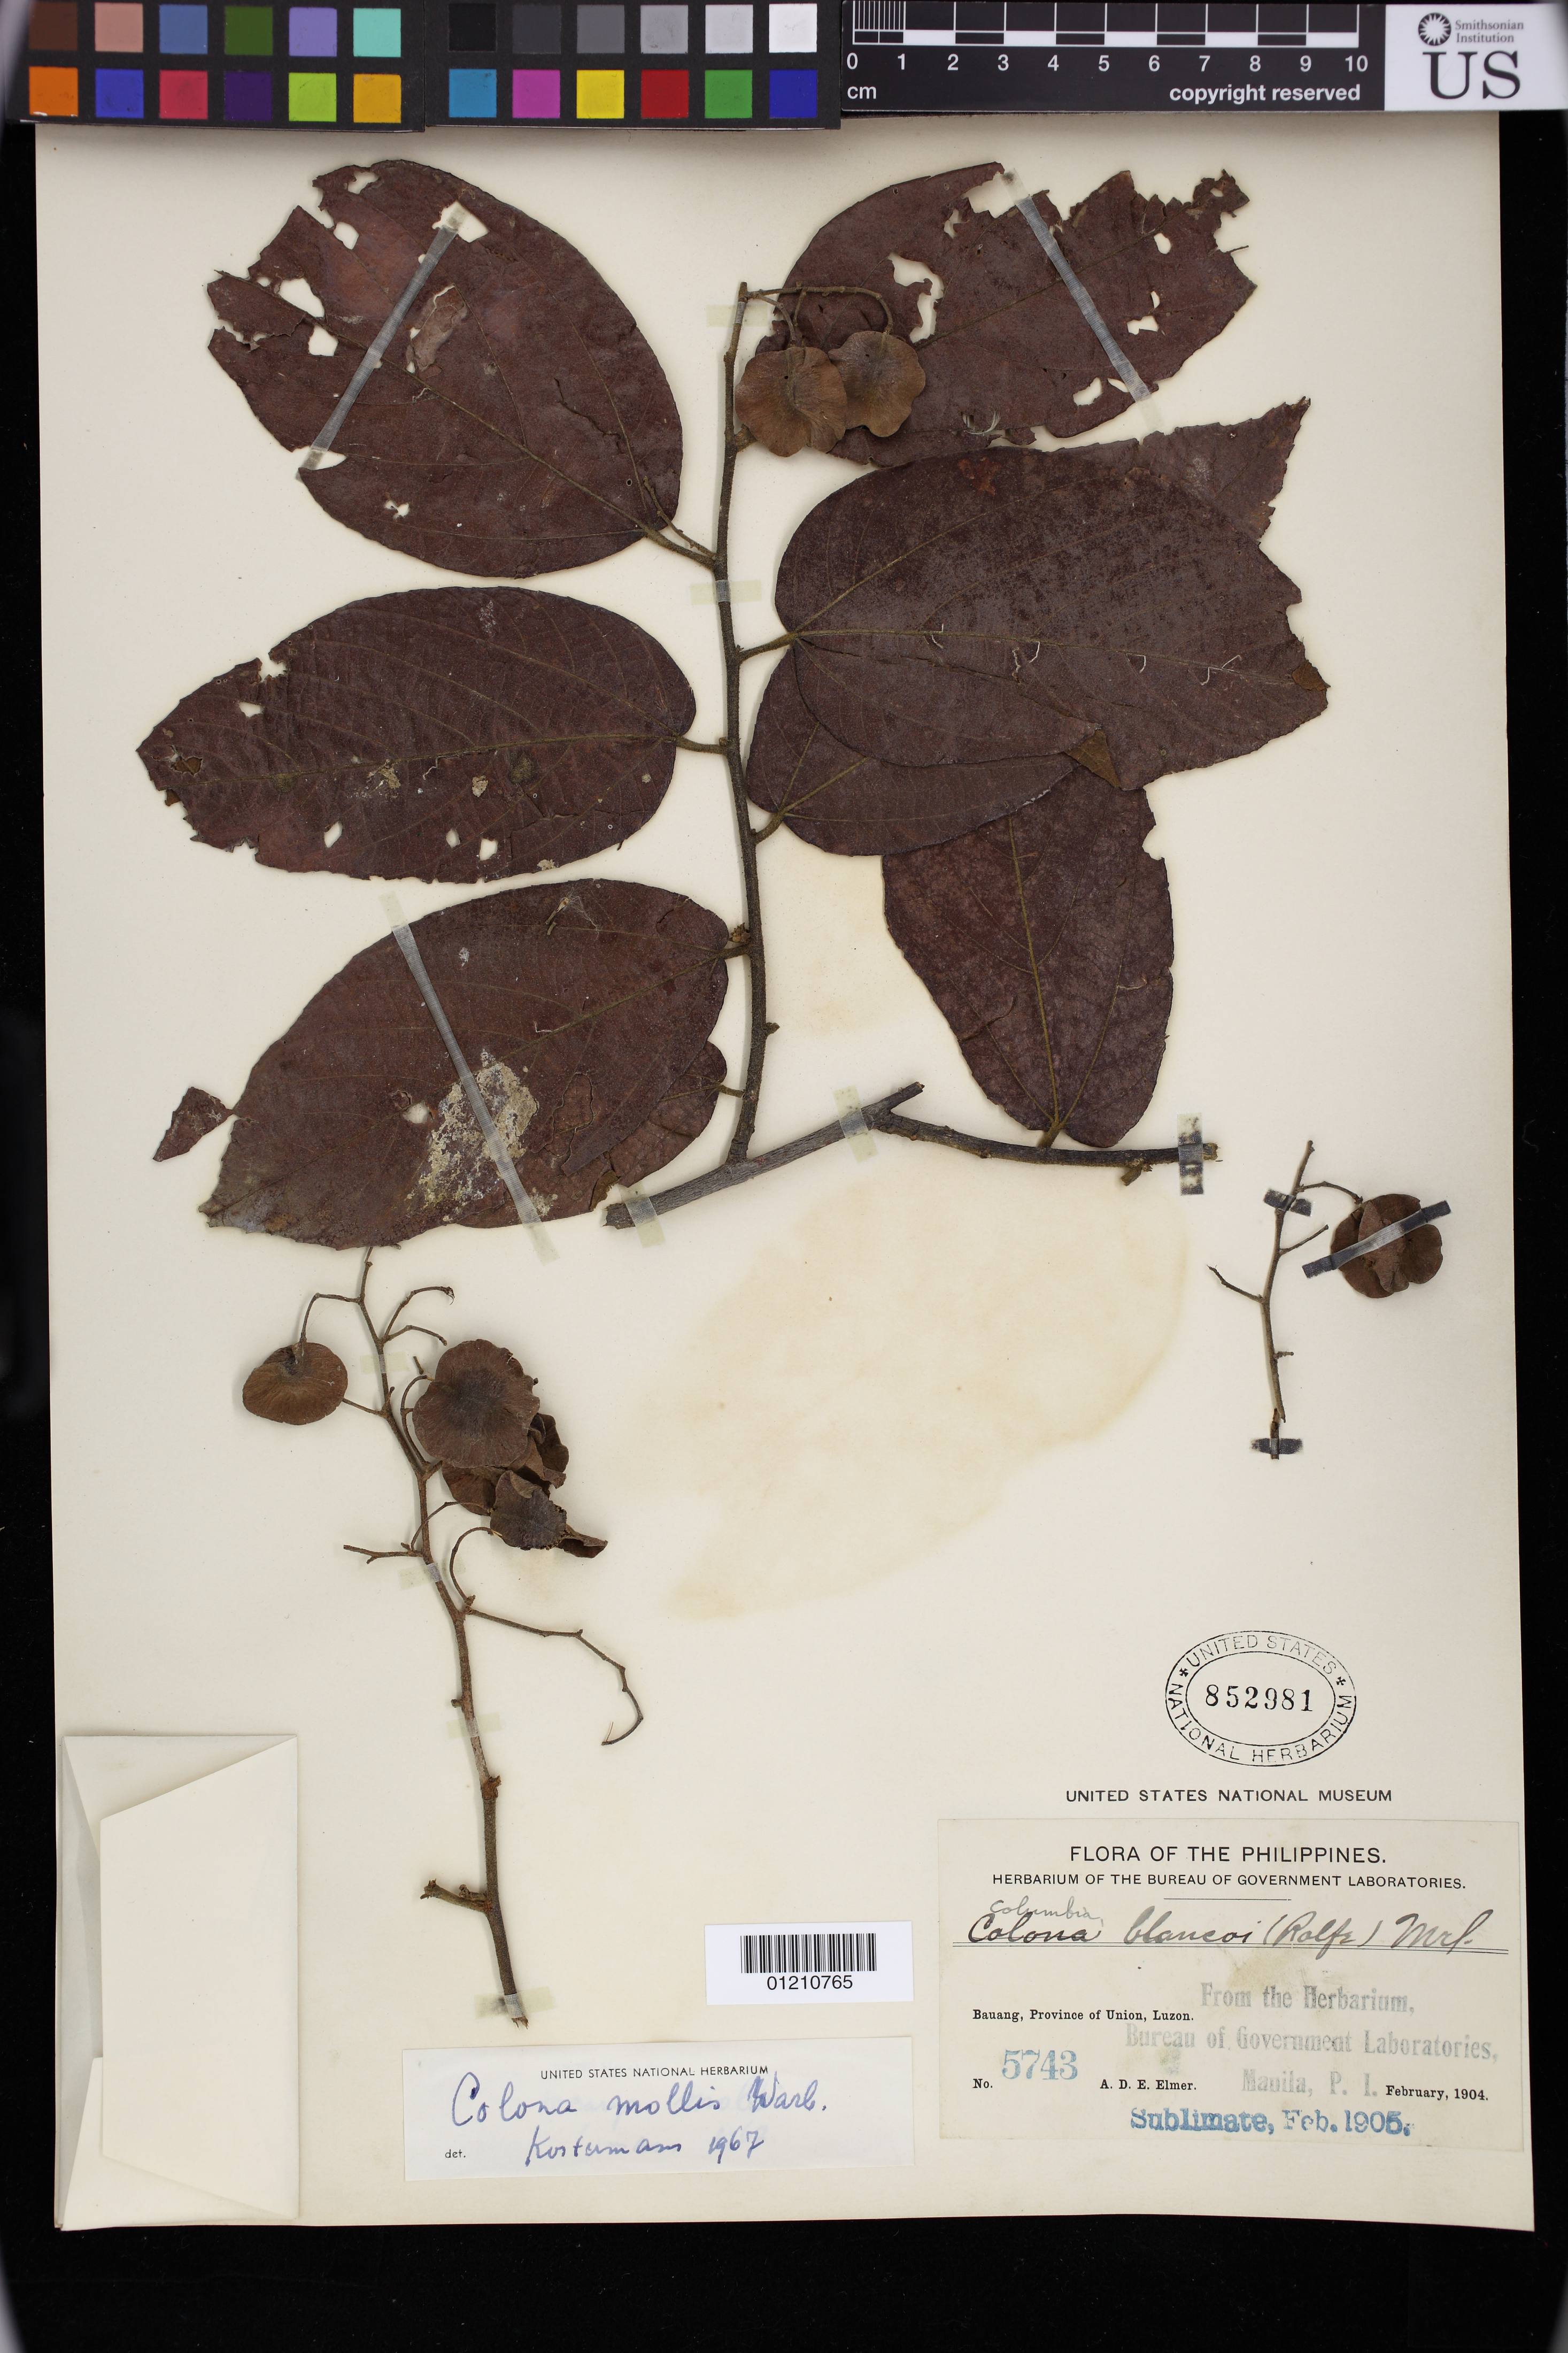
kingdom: Plantae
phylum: Tracheophyta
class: Magnoliopsida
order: Malvales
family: Malvaceae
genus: Colona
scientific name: Colona mollis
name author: (Warb.) Burret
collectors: A. D. E. Elmer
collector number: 5743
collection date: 1904-02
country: Philippines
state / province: Ilocos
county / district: Ilocos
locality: Bauang , Luzon. La Union (Union).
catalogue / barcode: US 852981